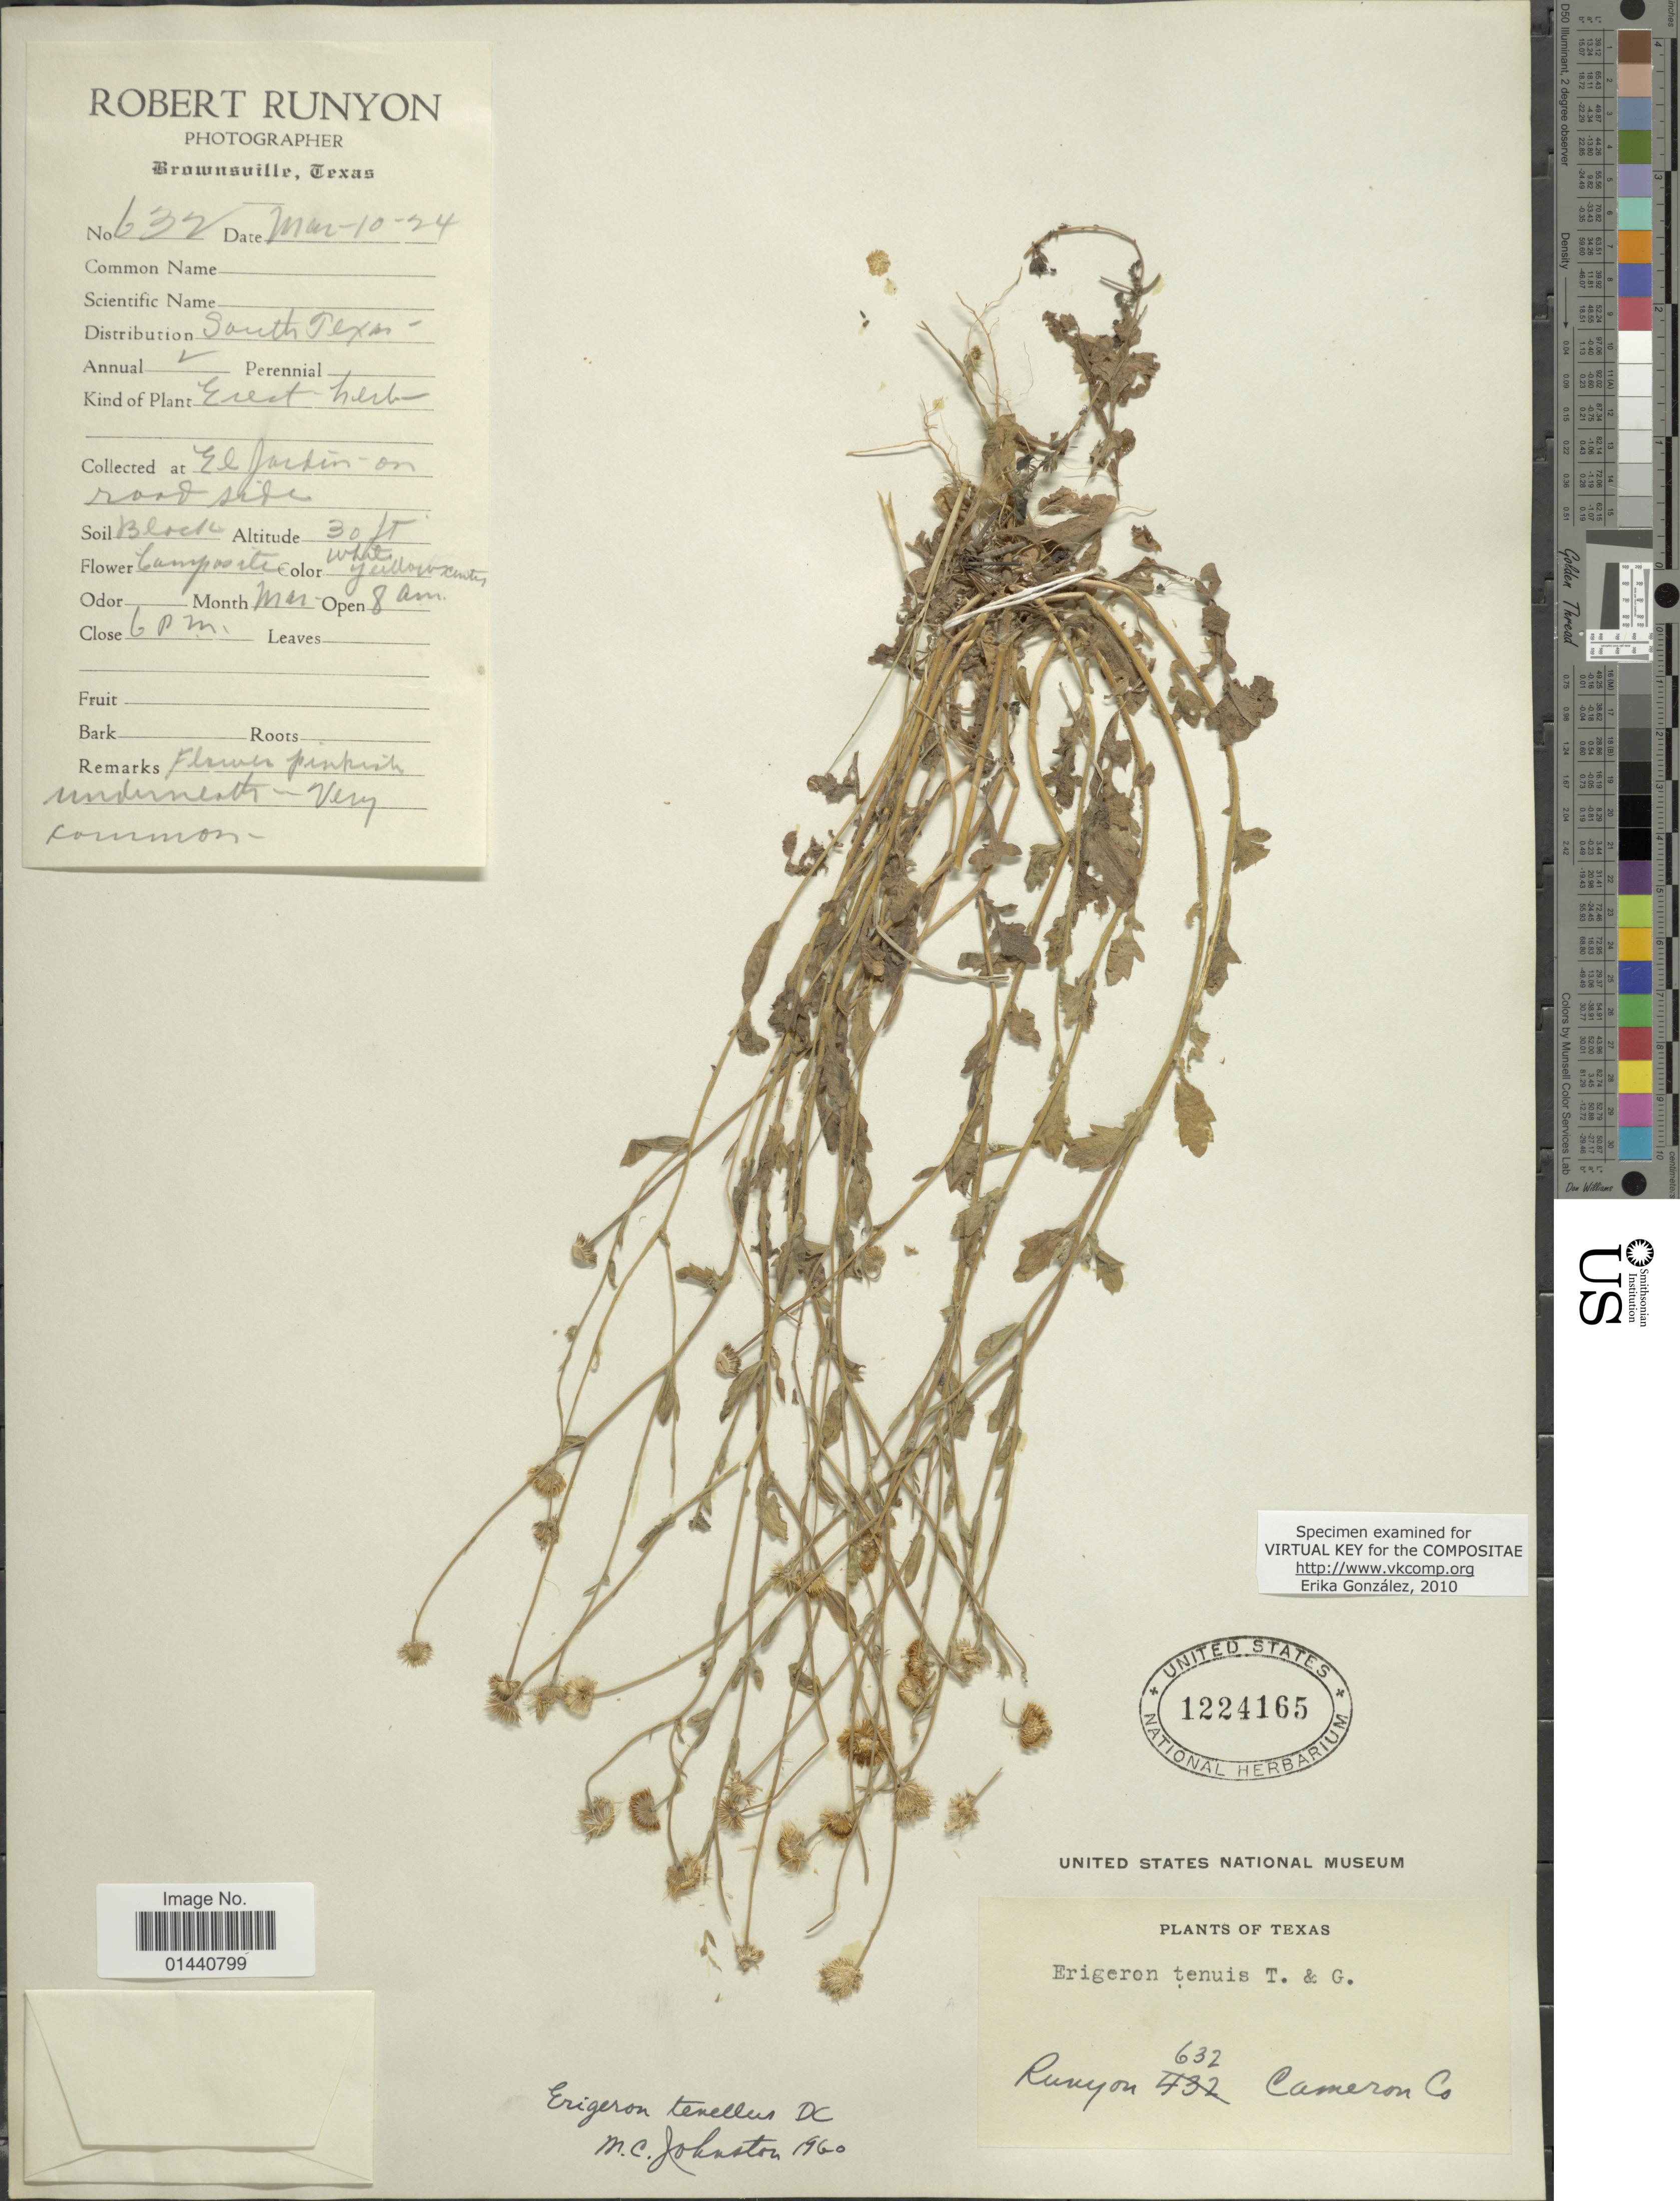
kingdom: Plantae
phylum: Tracheophyta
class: Magnoliopsida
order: Asterales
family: Asteraceae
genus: Erigeron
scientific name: Erigeron tenellus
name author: DC.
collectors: R. Runyon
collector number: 632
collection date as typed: Transcribed d/m/y: 10/3/24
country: United States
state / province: Texas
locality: South Texas. El jardin-on road side. Cameron Co.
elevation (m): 9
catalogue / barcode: US 1224165